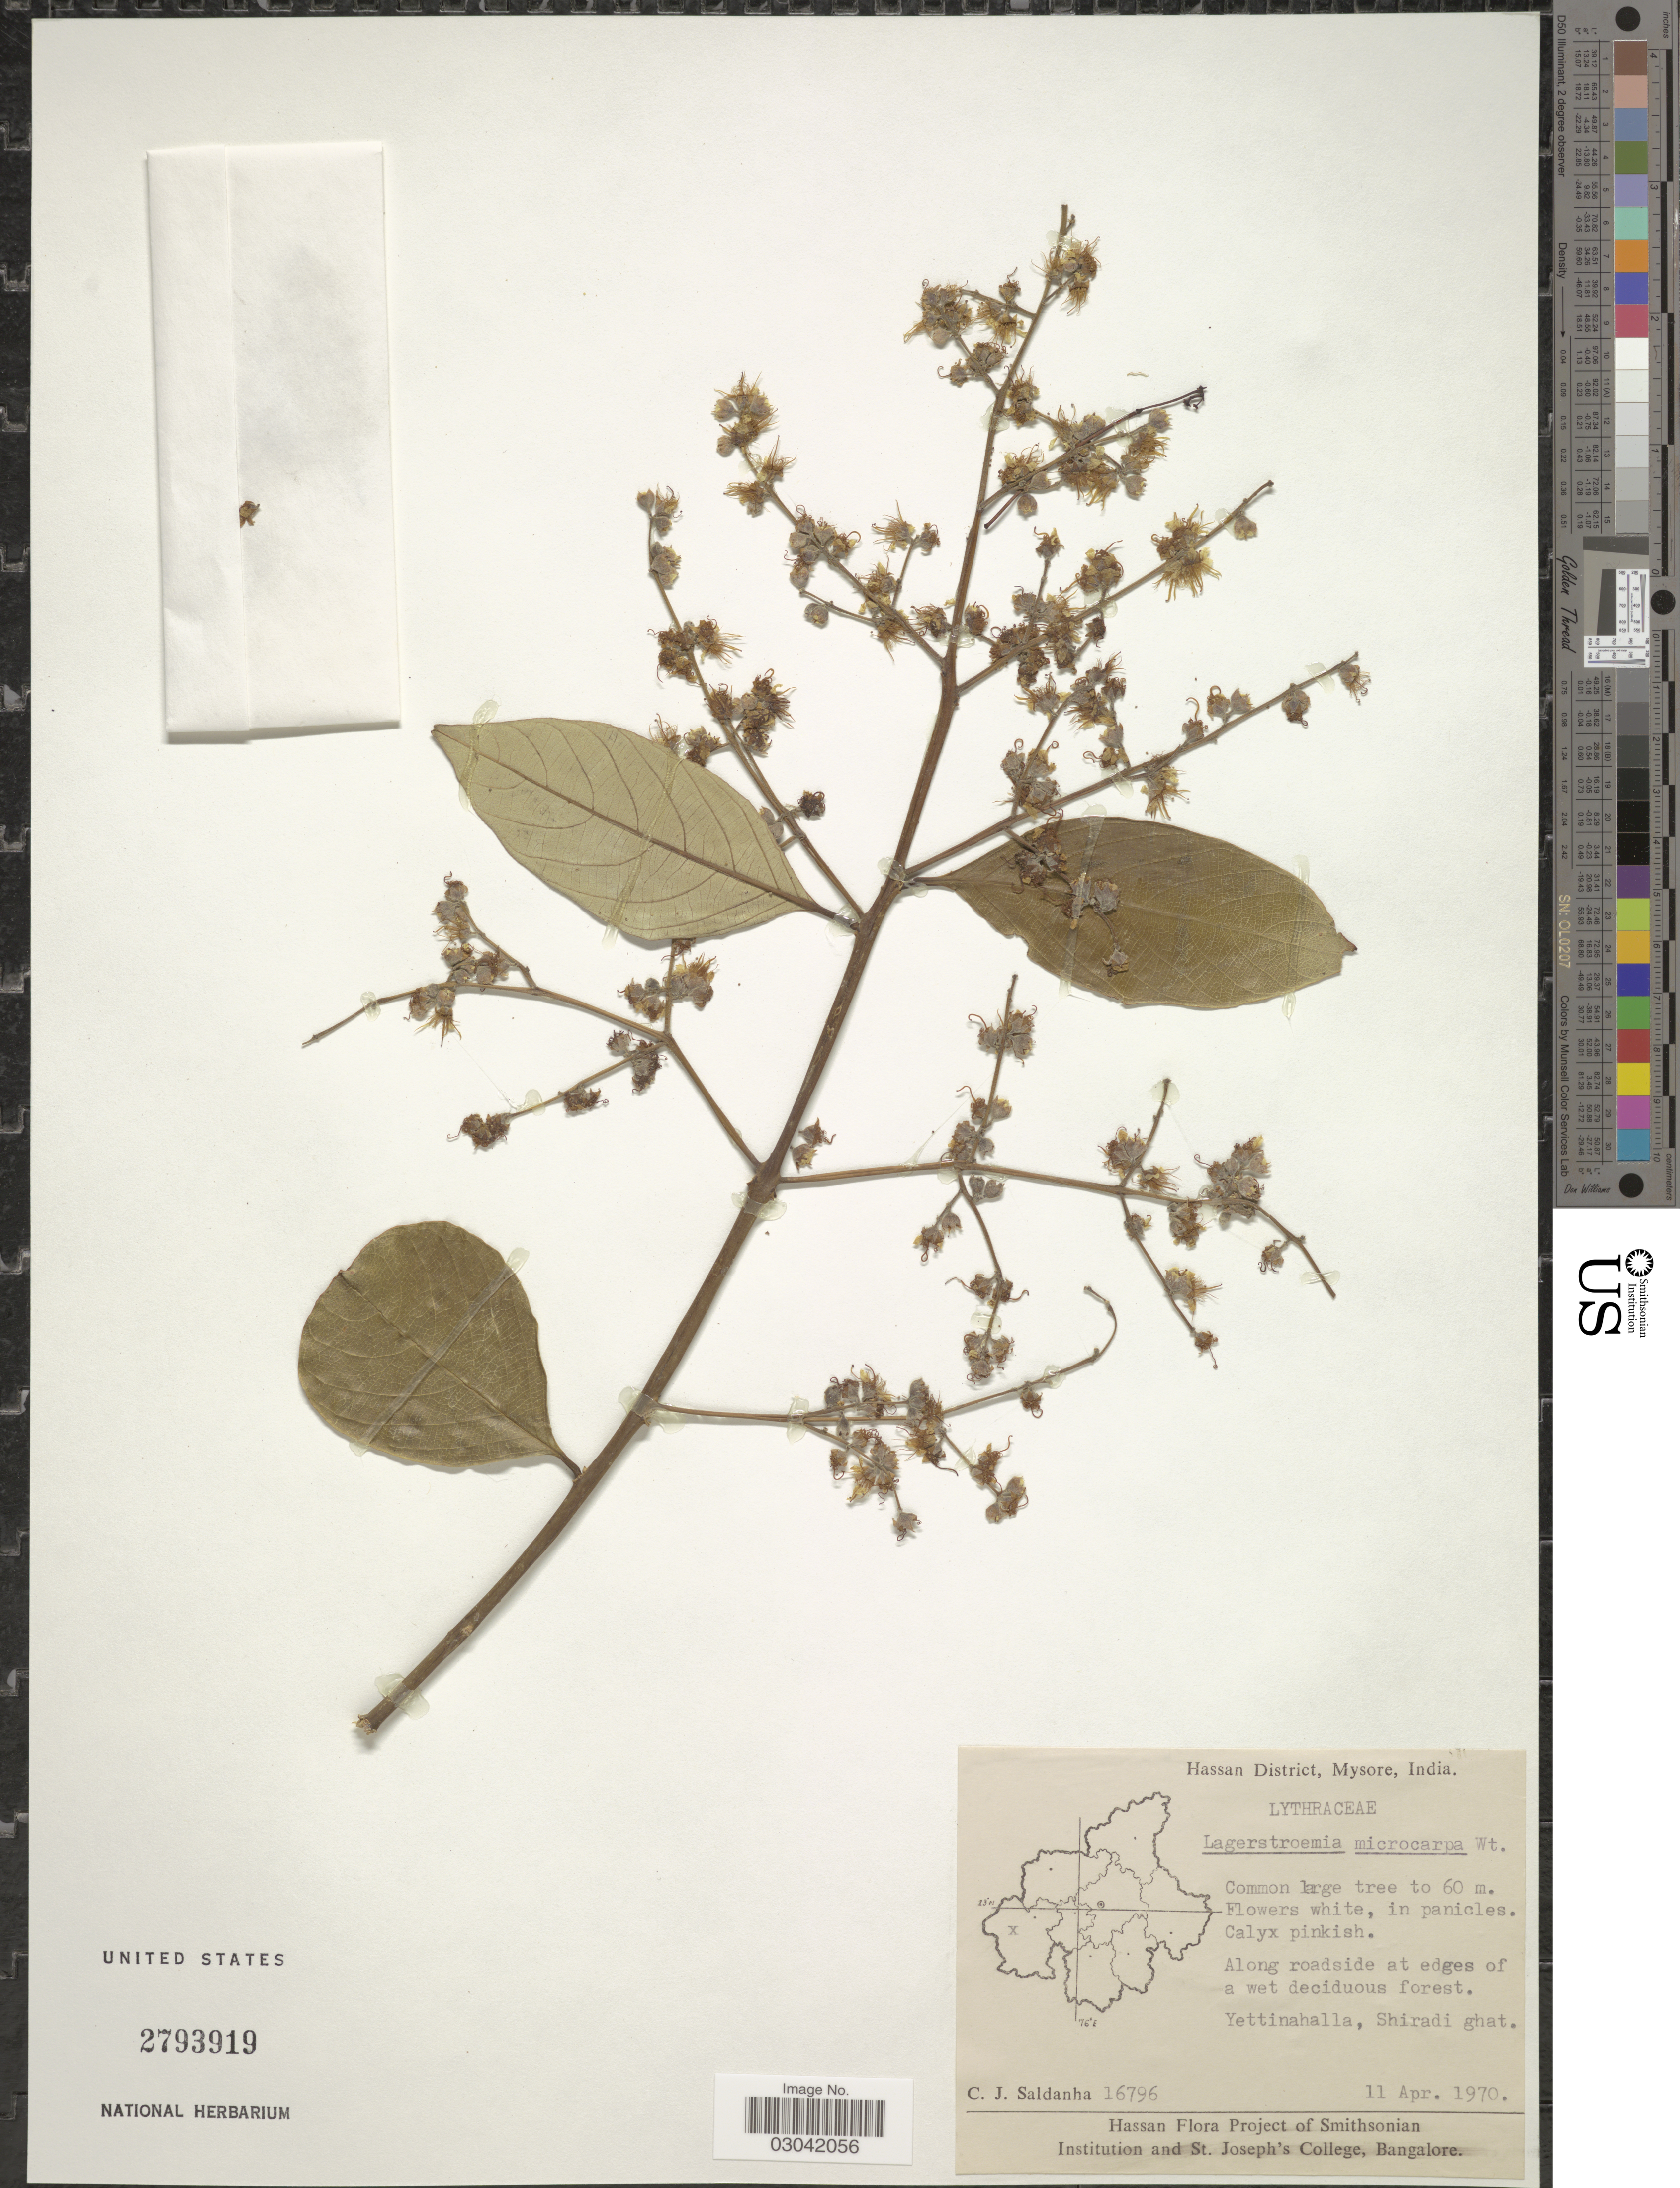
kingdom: Plantae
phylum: Tracheophyta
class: Magnoliopsida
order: Myrtales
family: Lythraceae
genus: Lagerstroemia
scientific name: Lagerstroemia microcarpa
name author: Wight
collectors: C. J. Saldanha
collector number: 16796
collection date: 1970-04-11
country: India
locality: Hassan District, Mysore. Along roadside at edge of a wet deciduous forest. Yettinahalla, Shiradi ghat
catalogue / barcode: US 2793919